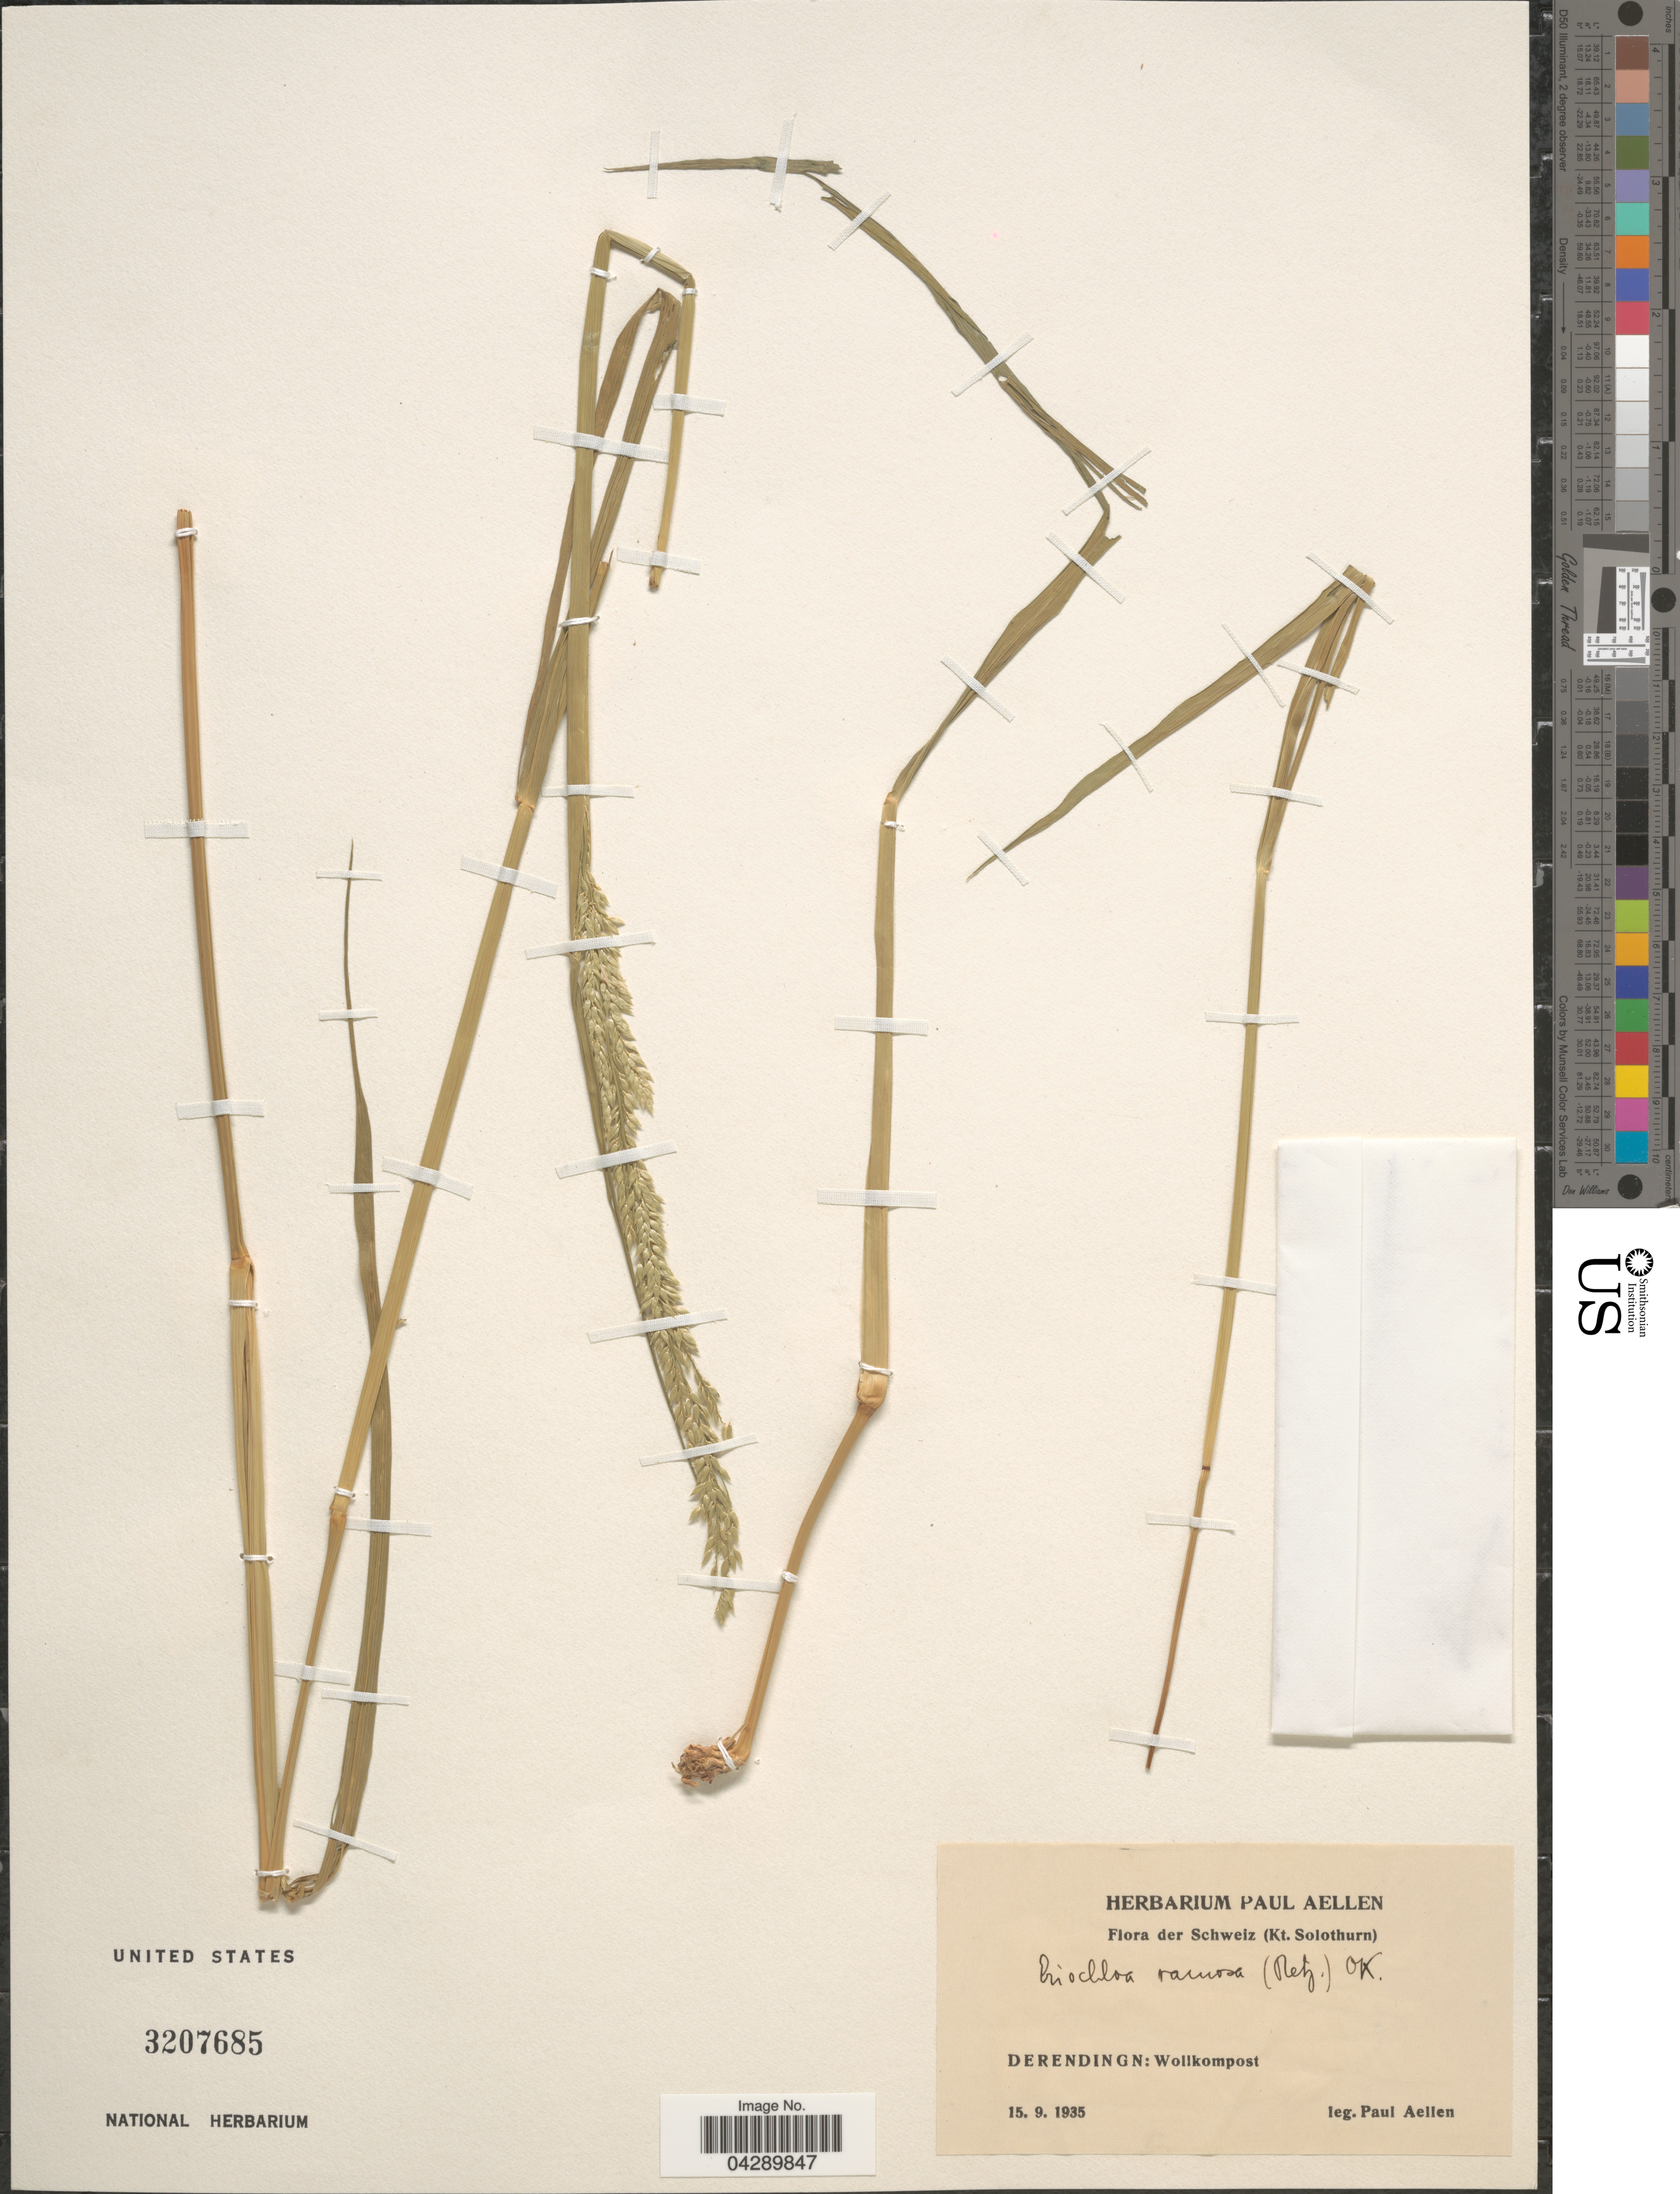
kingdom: Plantae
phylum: Tracheophyta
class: Liliopsida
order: Poales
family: Poaceae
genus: Eriochloa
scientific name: Eriochloa procera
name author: (Retz.) C.E. Hubb.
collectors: P. Aellen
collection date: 1935-09-15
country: Switzerland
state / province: Schwyz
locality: Schweiz (Kt. Solothurn). Derendingn: Wollkompost.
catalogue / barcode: US 3207685